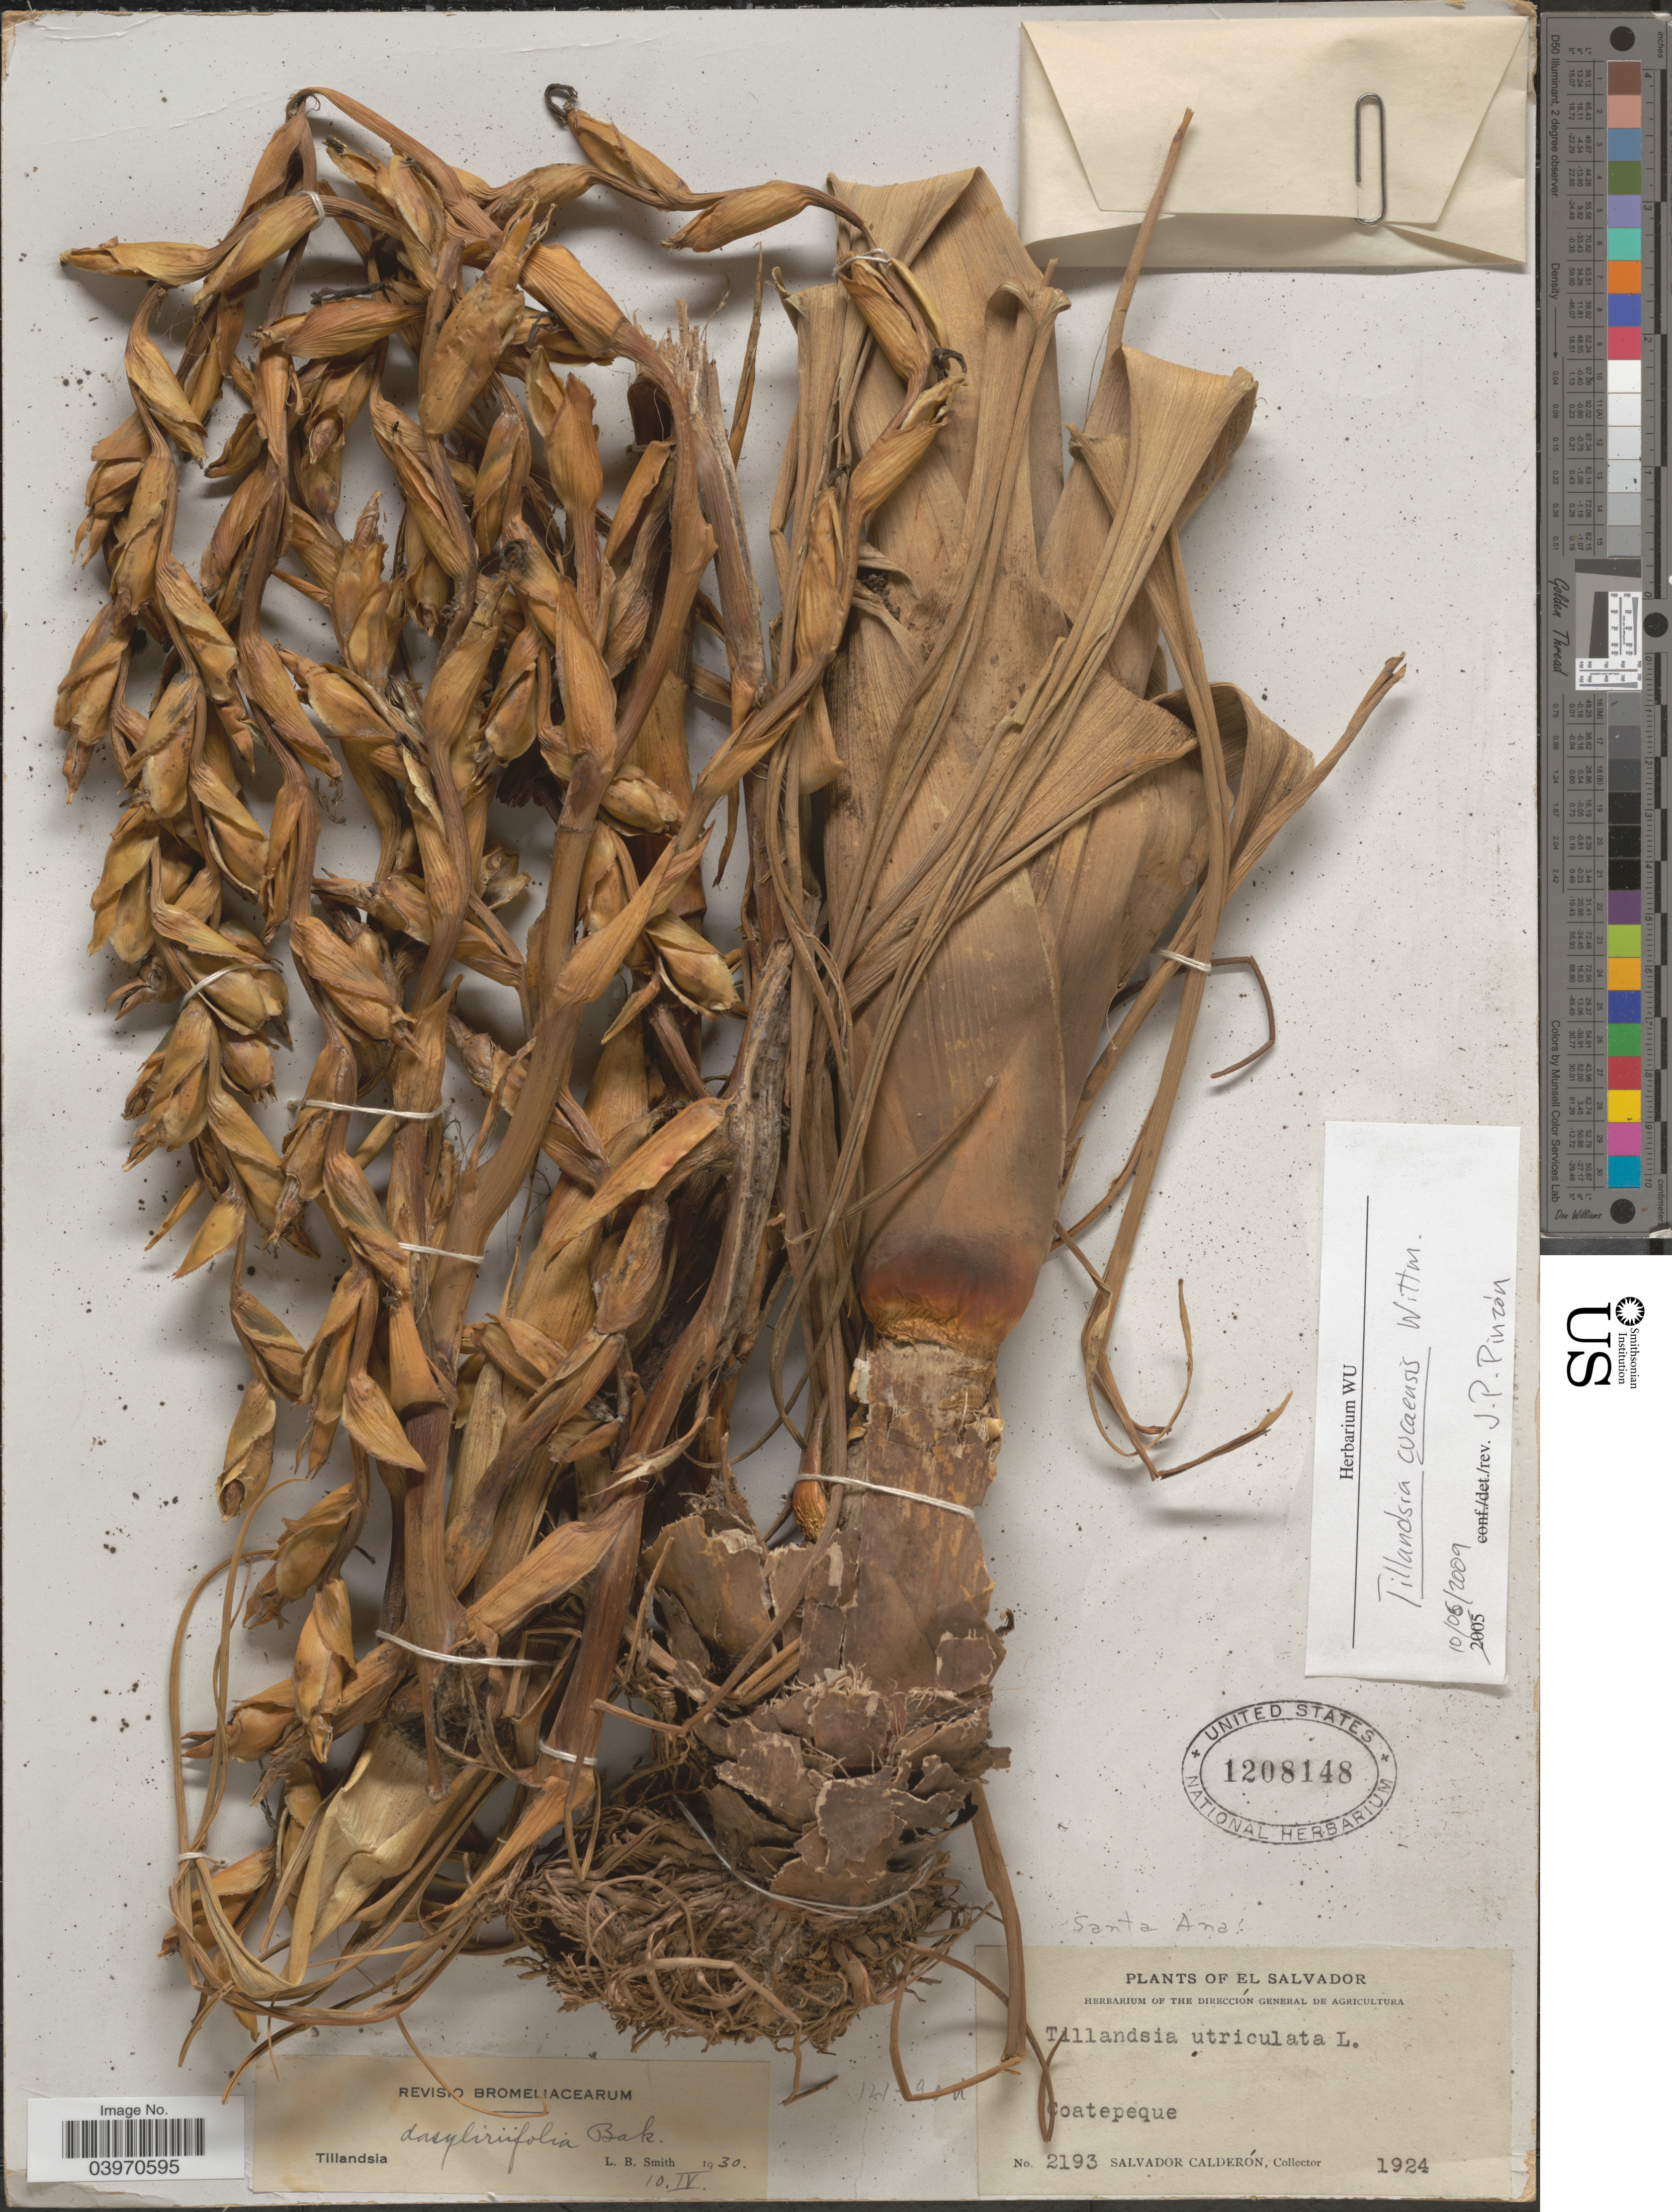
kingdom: Plantae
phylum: Tracheophyta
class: Liliopsida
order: Poales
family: Bromeliaceae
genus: Tillandsia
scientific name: Tillandsia cucaensis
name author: Wittm.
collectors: S. Calderón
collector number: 2193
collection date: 1924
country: El Salvador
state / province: Santa Ana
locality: Coatepeque.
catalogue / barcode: US 1208148